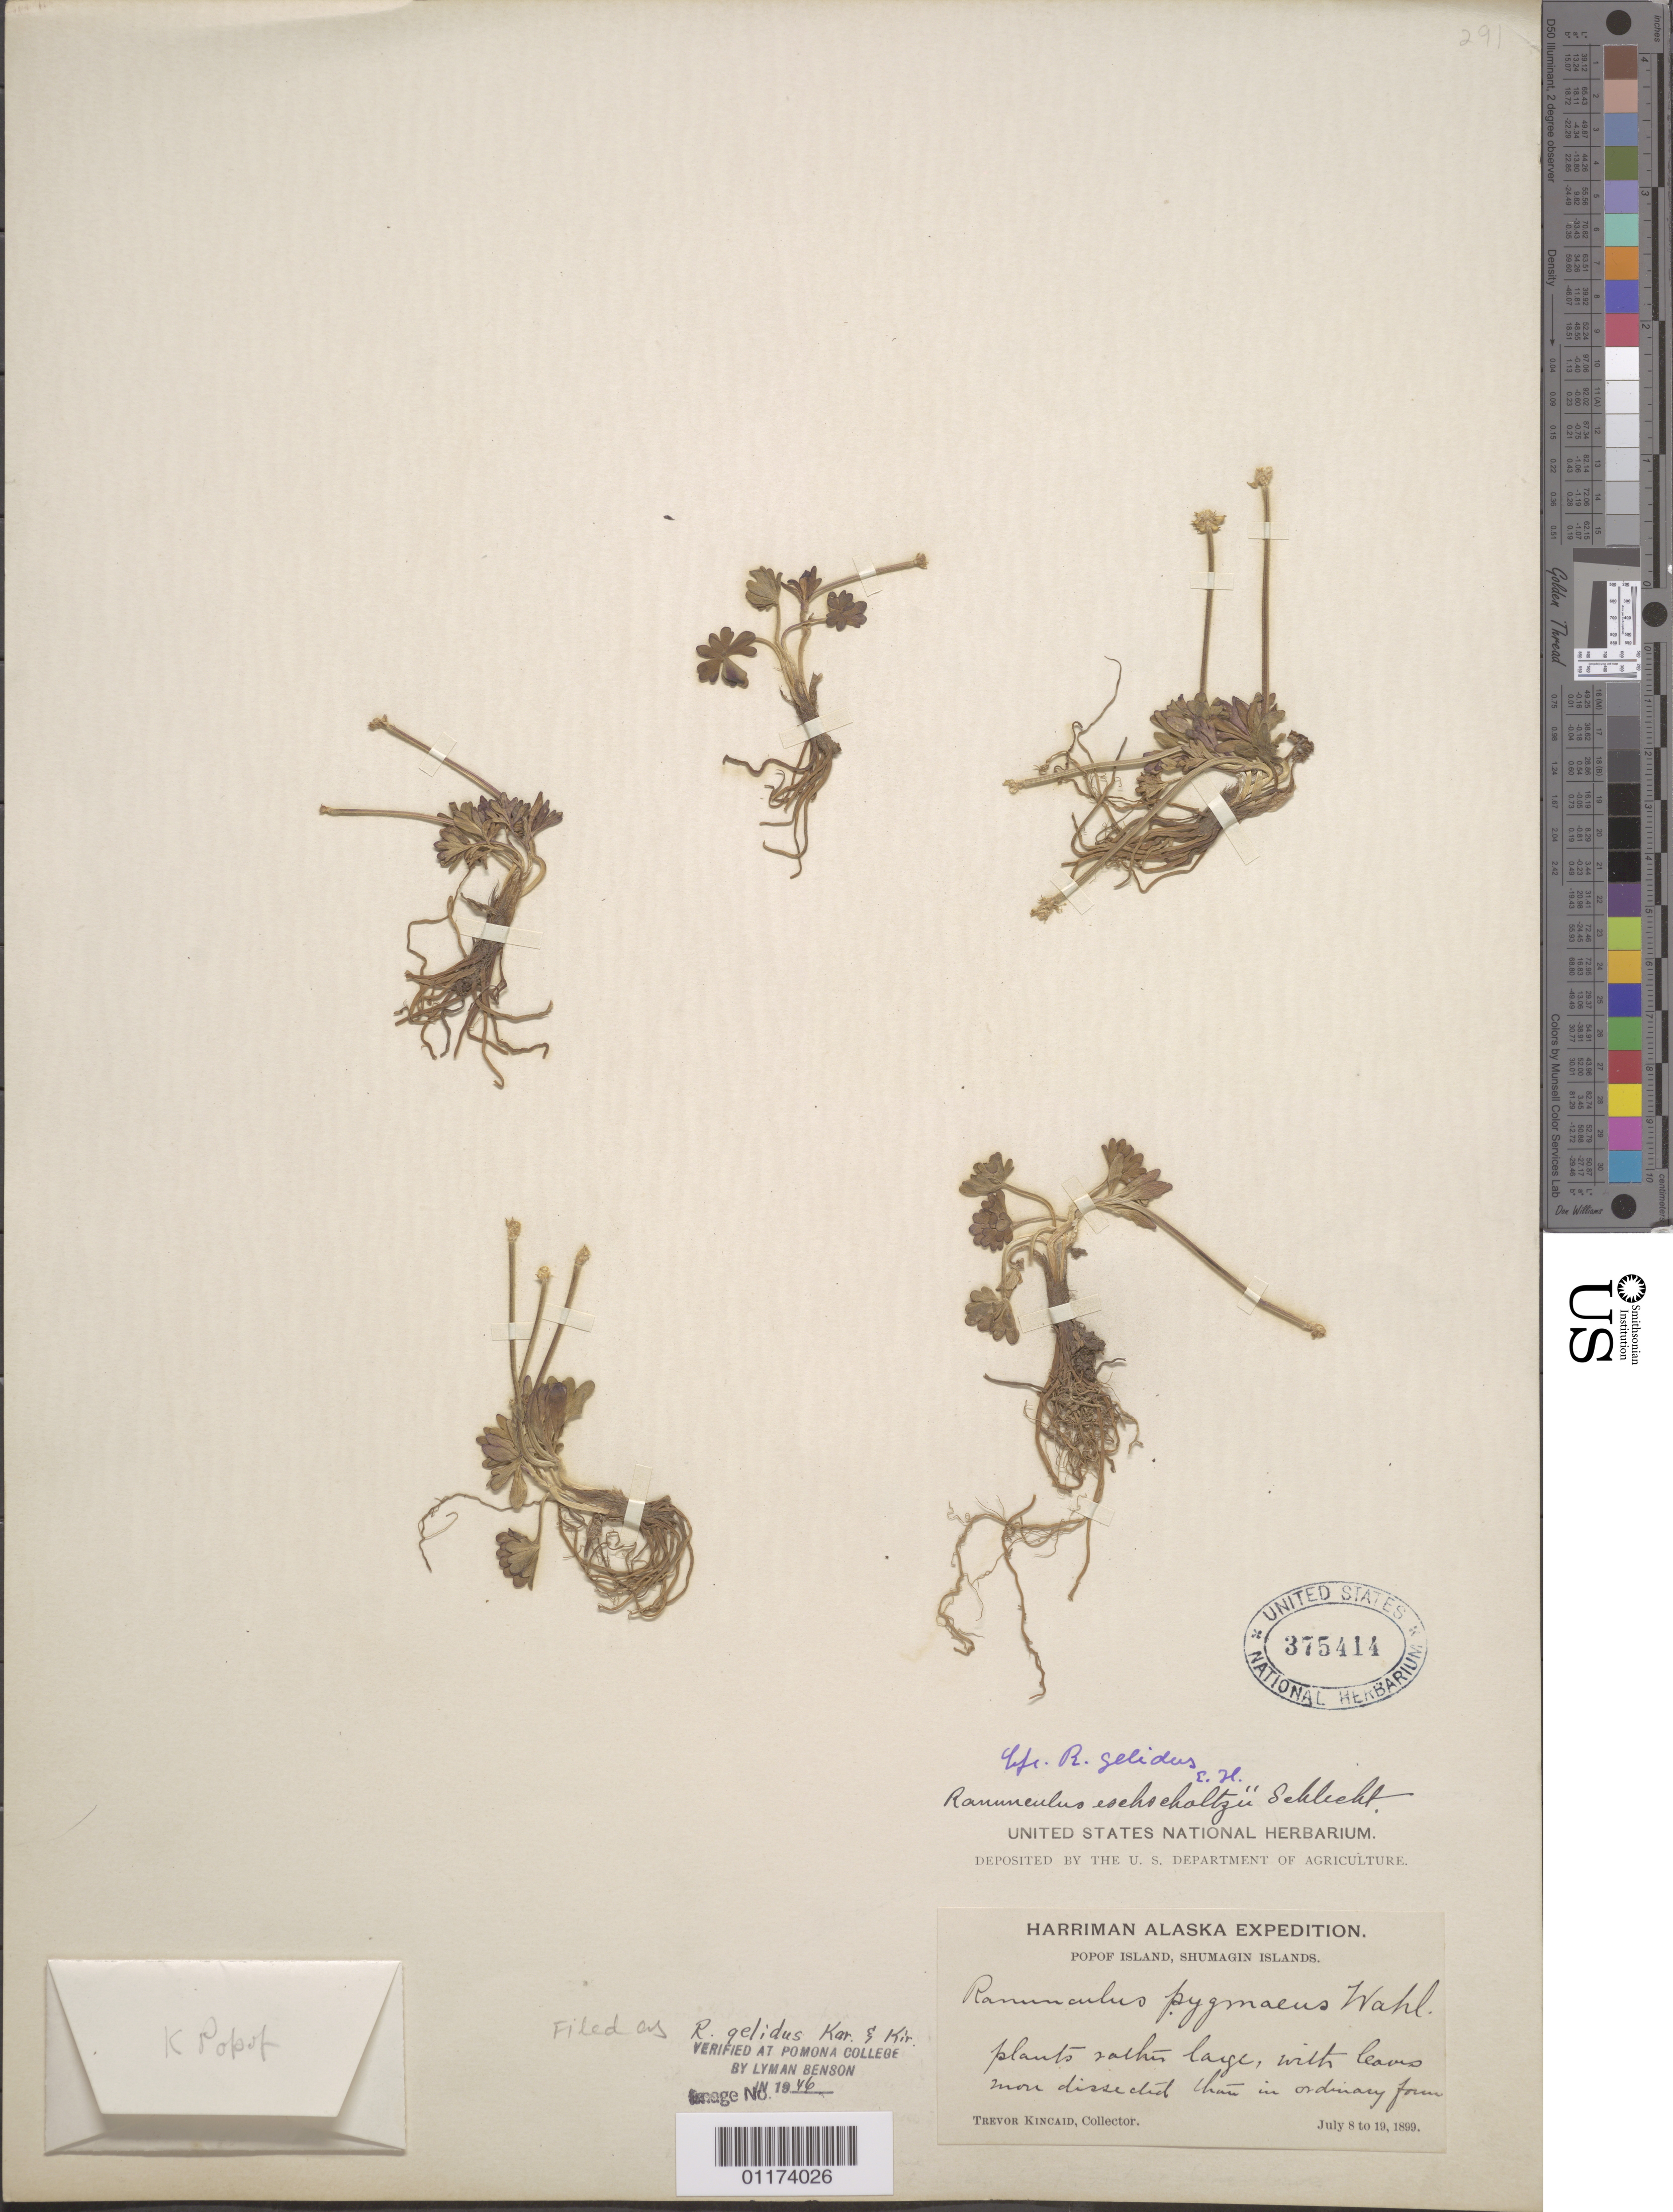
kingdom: Plantae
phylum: Tracheophyta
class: Magnoliopsida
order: Ranunculales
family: Ranunculaceae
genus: Ranunculus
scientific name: Ranunculus gelidus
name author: Kir. & Kar.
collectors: T. C. Kincaid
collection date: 1899-07-08/1899-07-19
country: United States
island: Popof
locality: Popof Island, Shumagin Islands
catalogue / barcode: US 375414